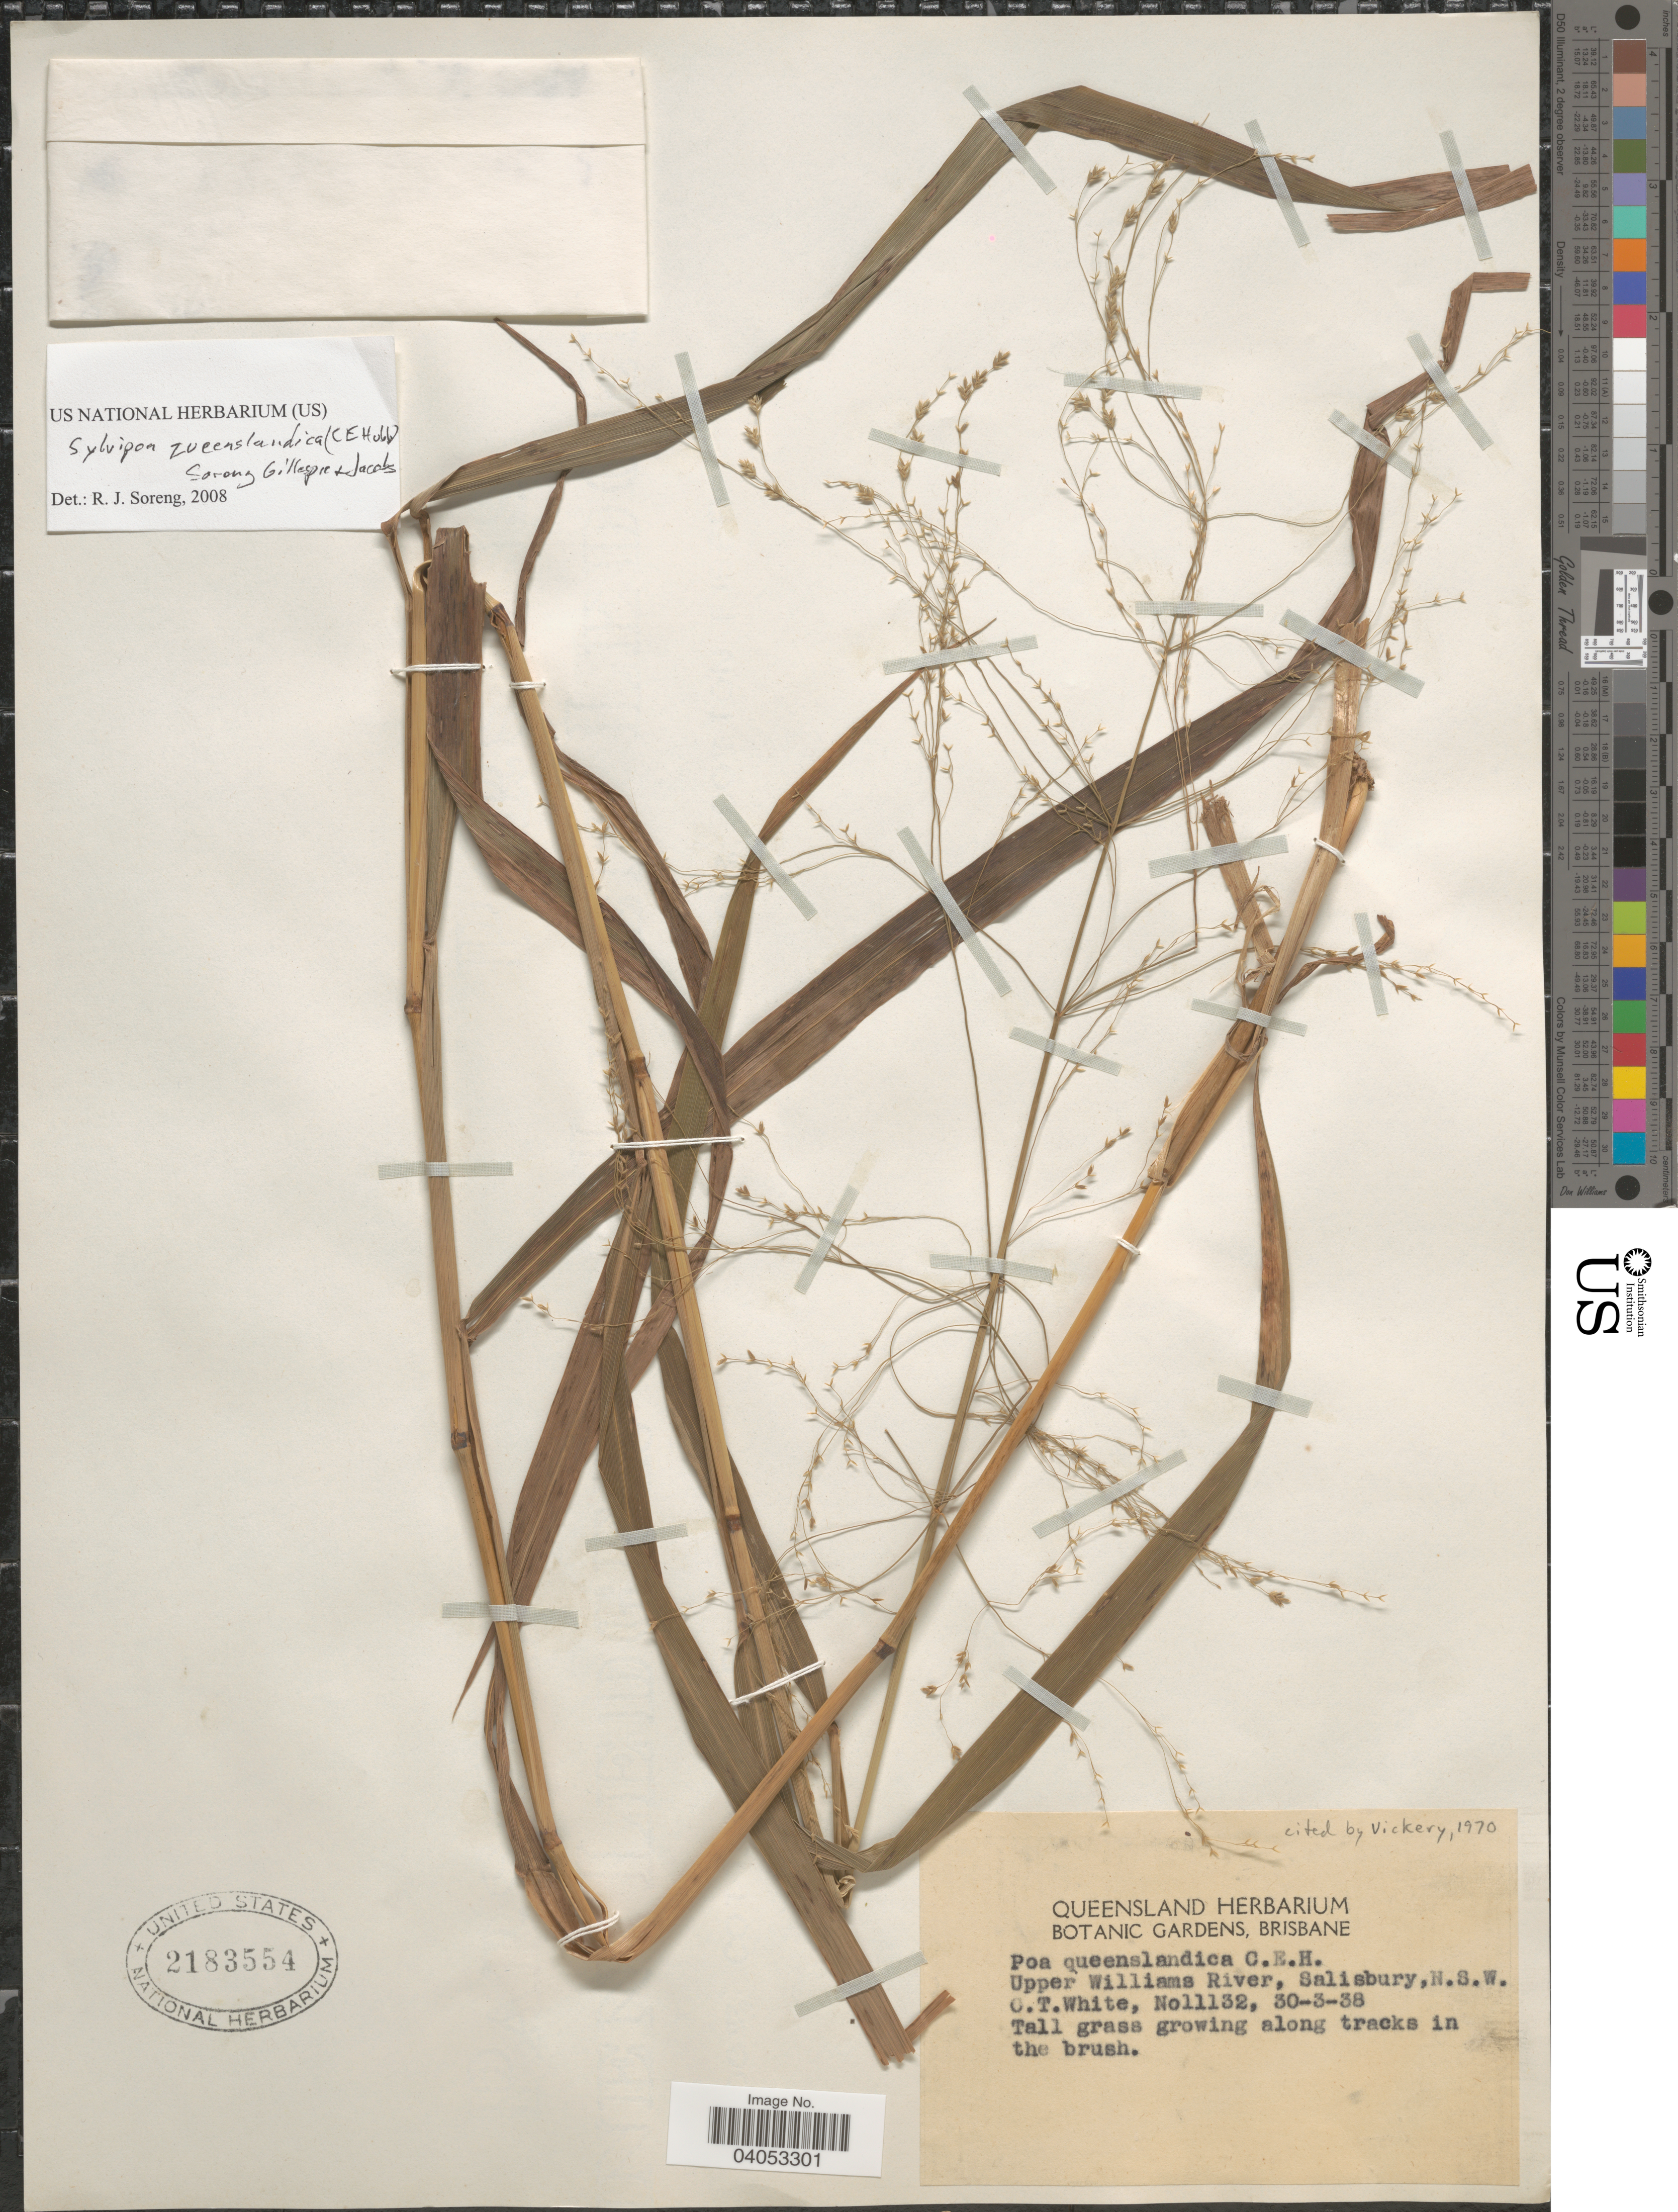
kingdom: Plantae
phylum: Tracheophyta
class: Liliopsida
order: Poales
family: Poaceae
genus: Sylvipoa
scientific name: Sylvipoa queenslandica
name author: (C. E. Hubb.) Soreng et al.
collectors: C. T. White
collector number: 11132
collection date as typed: Transcribed d/m/y: 30/3/38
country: Australia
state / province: New South Wales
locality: Upper Williams River, Salisbury.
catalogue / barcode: US 2183554